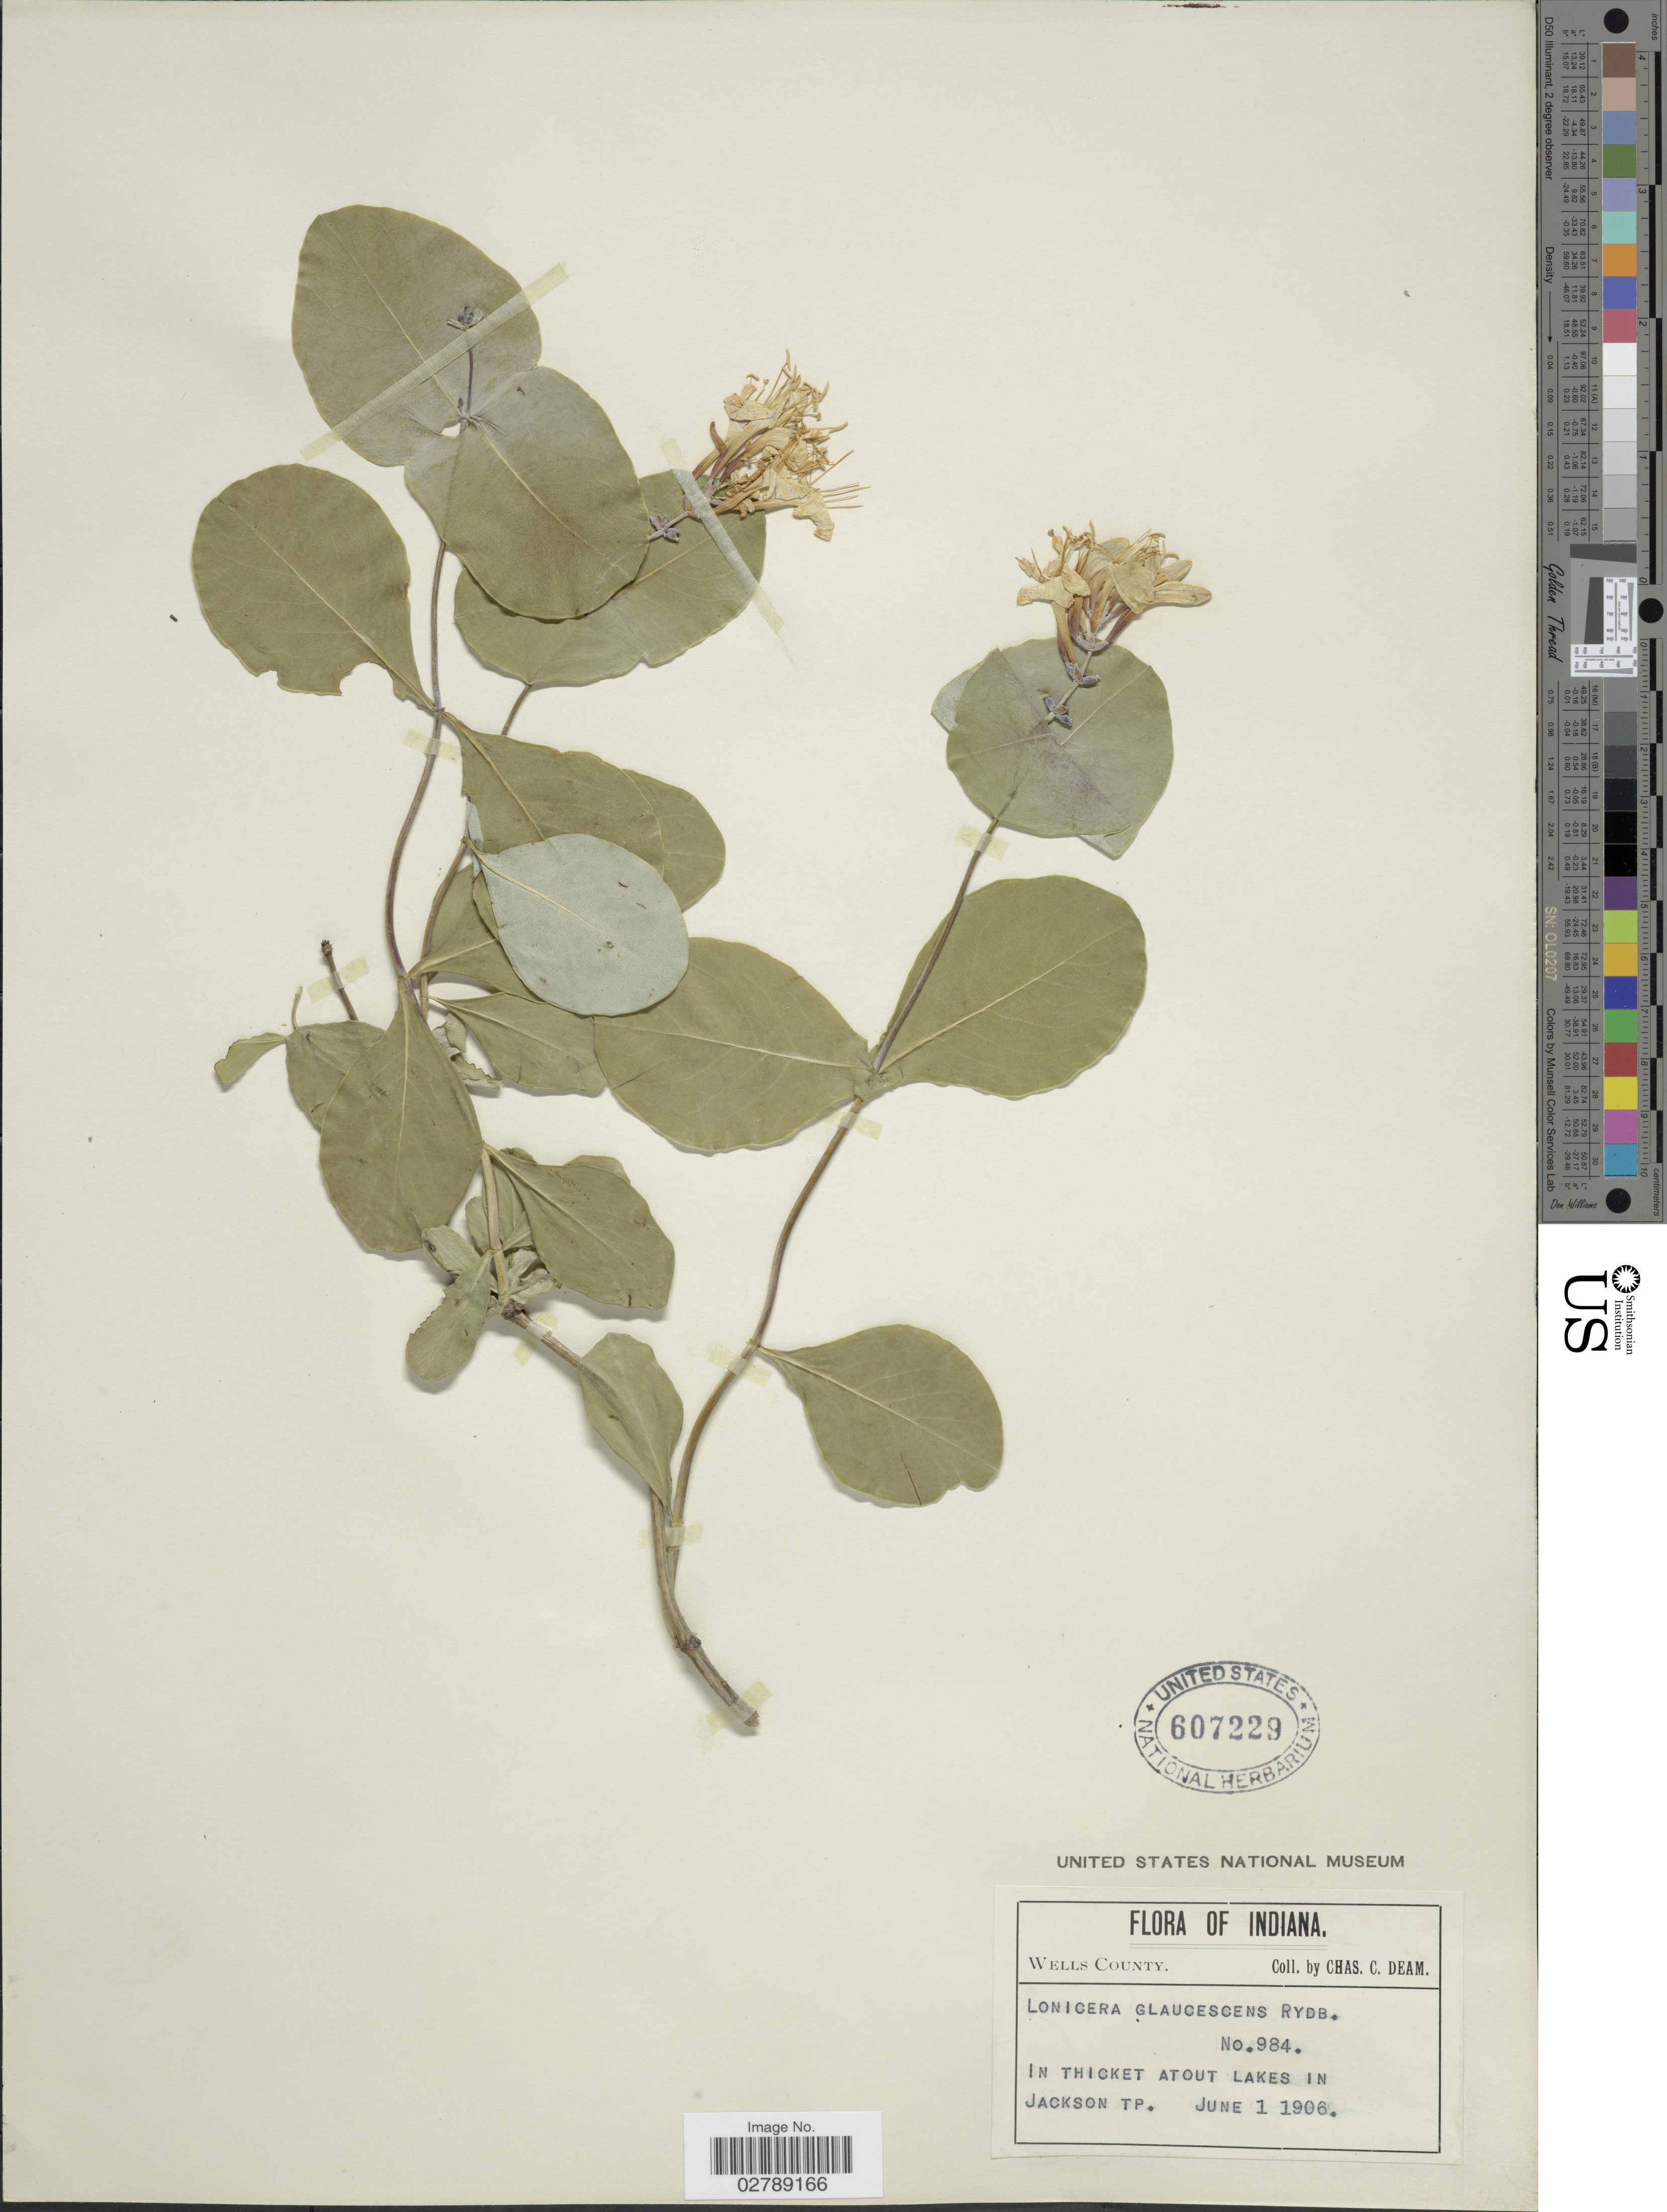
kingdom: Plantae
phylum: Tracheophyta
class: Magnoliopsida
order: Dipsacales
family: Caprifoliaceae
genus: Lonicera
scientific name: Lonicera dioica var. glaucescens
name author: (Rydb.) Butters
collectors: C. C. Deam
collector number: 984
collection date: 1906-06-01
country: United States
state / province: Indiana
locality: Wells County. In Thicket atout Lakes in Jackson TP.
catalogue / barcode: US 607229